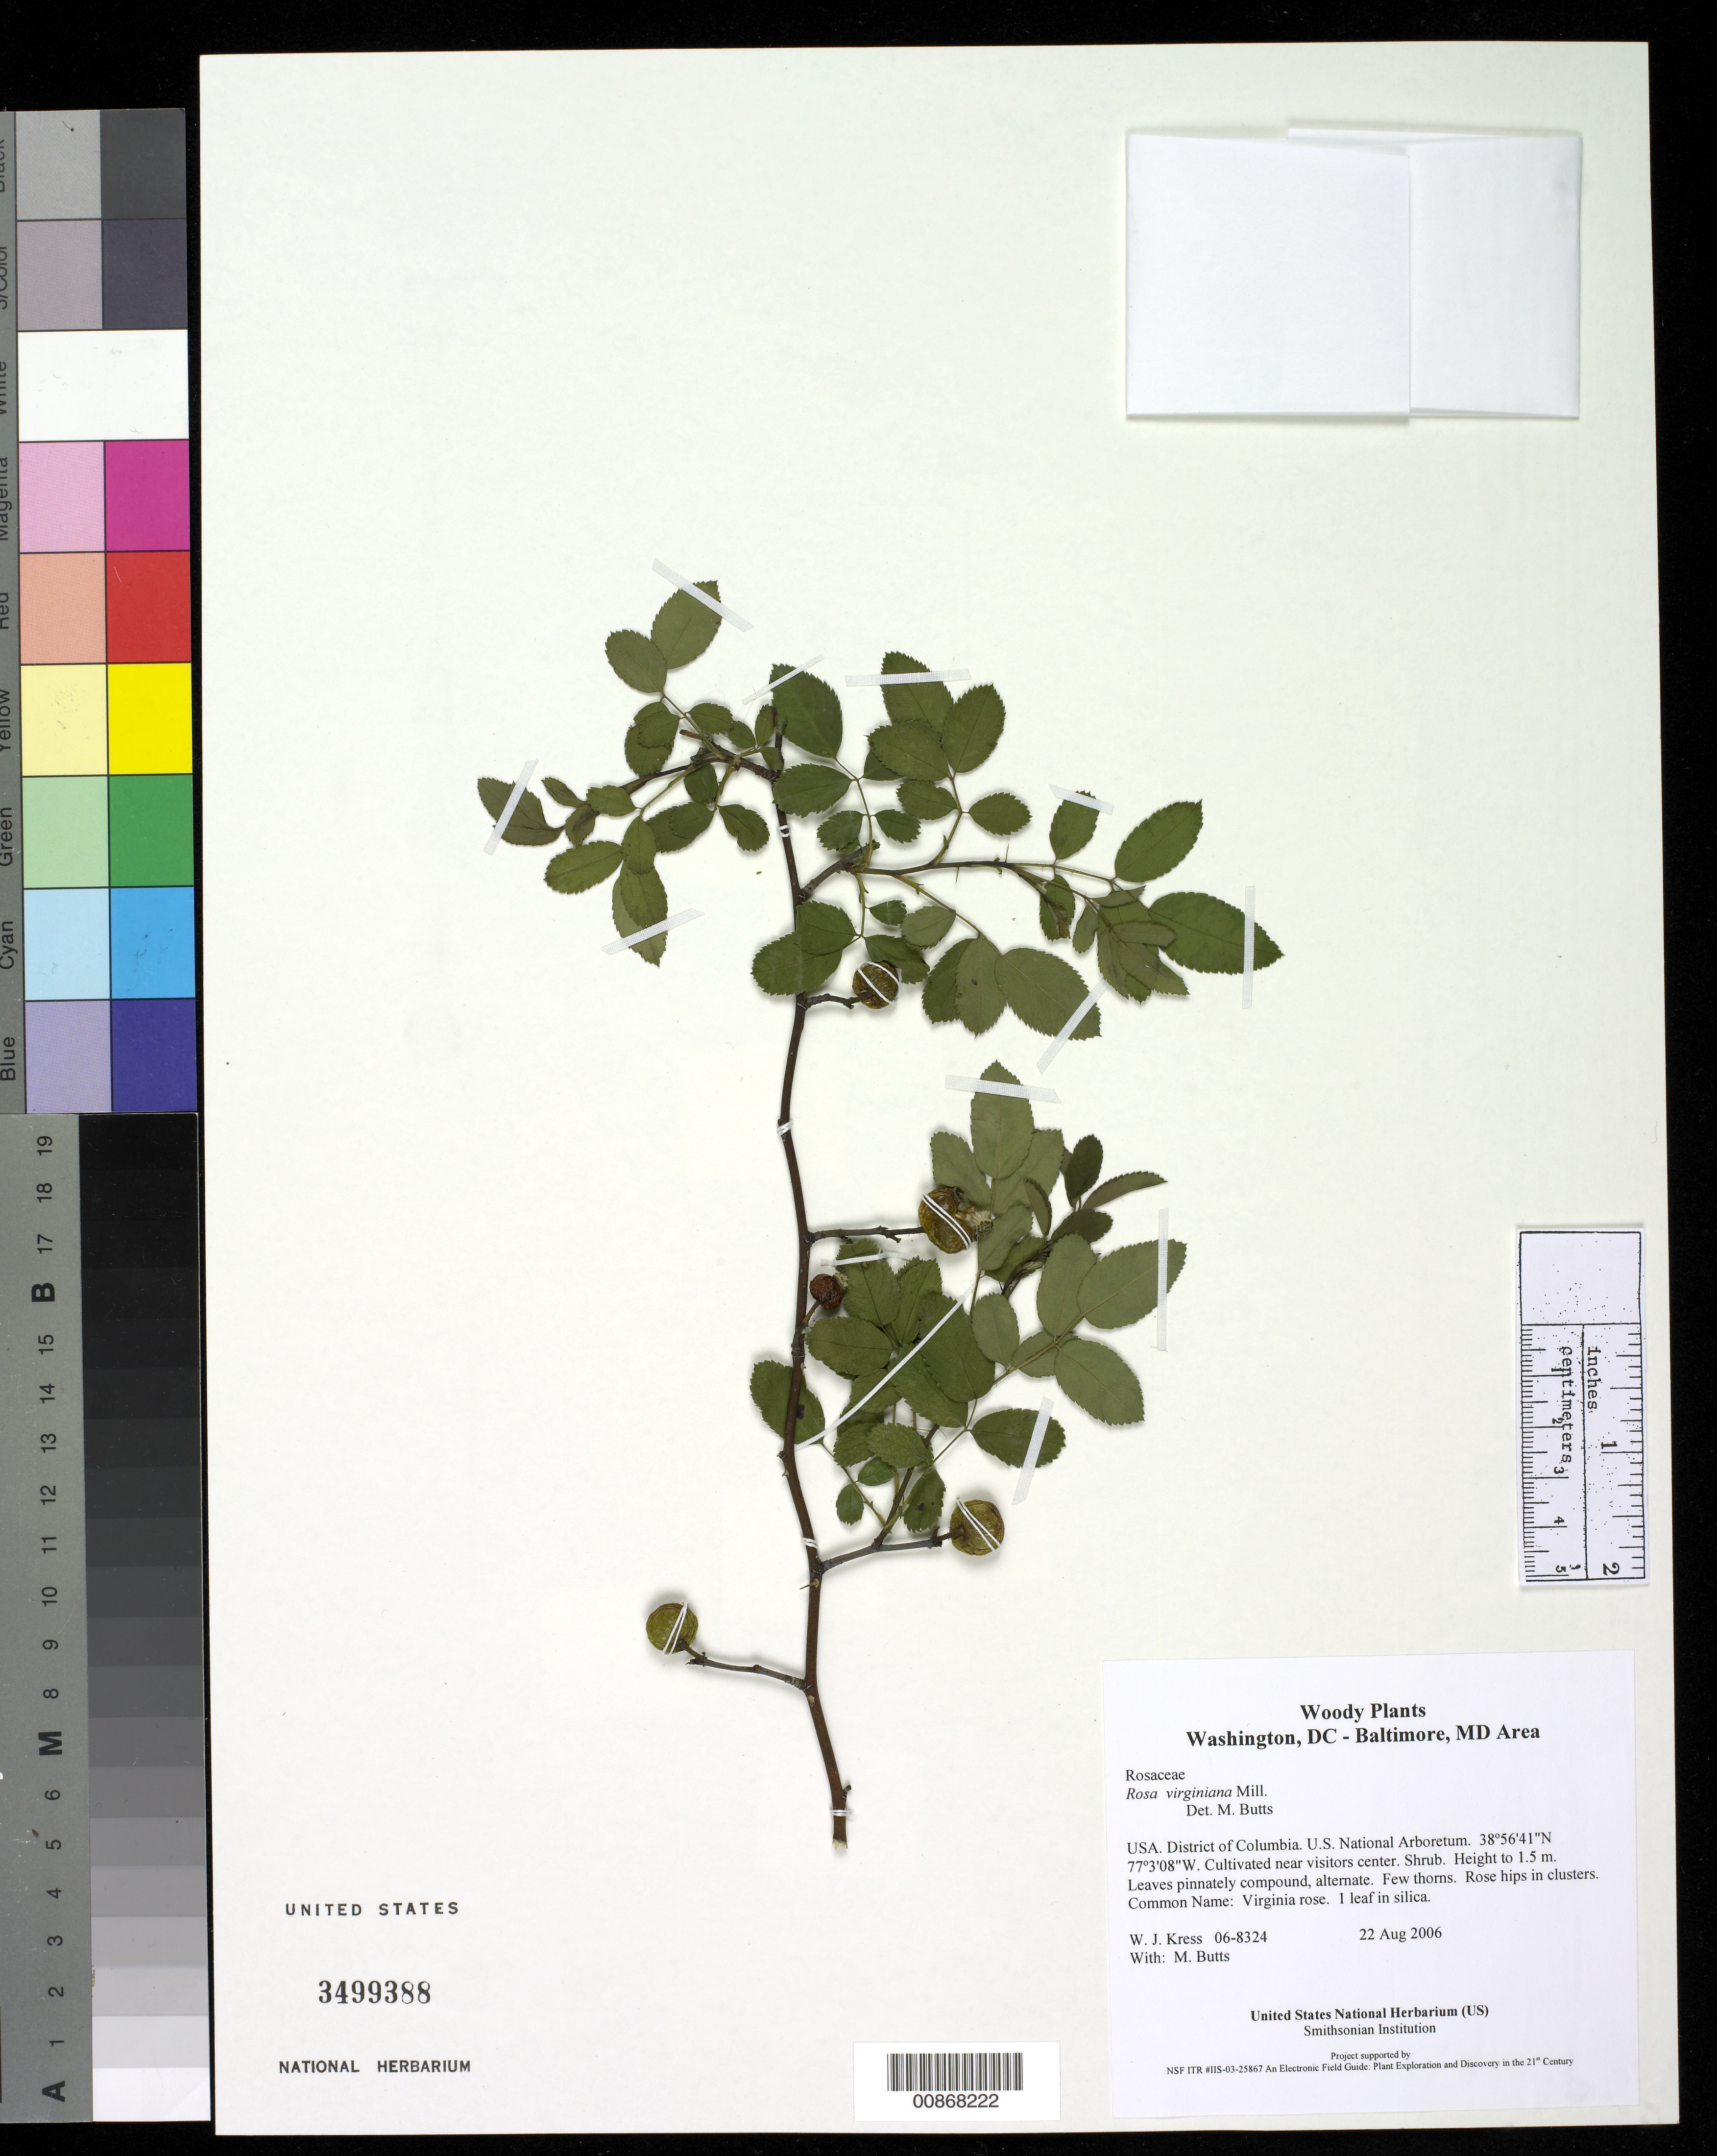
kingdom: Plantae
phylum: Tracheophyta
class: Magnoliopsida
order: Rosales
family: Rosaceae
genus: Rosa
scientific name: Rosa virginiana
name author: Mill.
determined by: Butts, M. B.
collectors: W. J. Kress & M. B. Butts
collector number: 06-8324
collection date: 2006-08-22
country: United States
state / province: District of Columbia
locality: U.S. National Arboretum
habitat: Cultivated near visitors center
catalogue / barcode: US 3499388